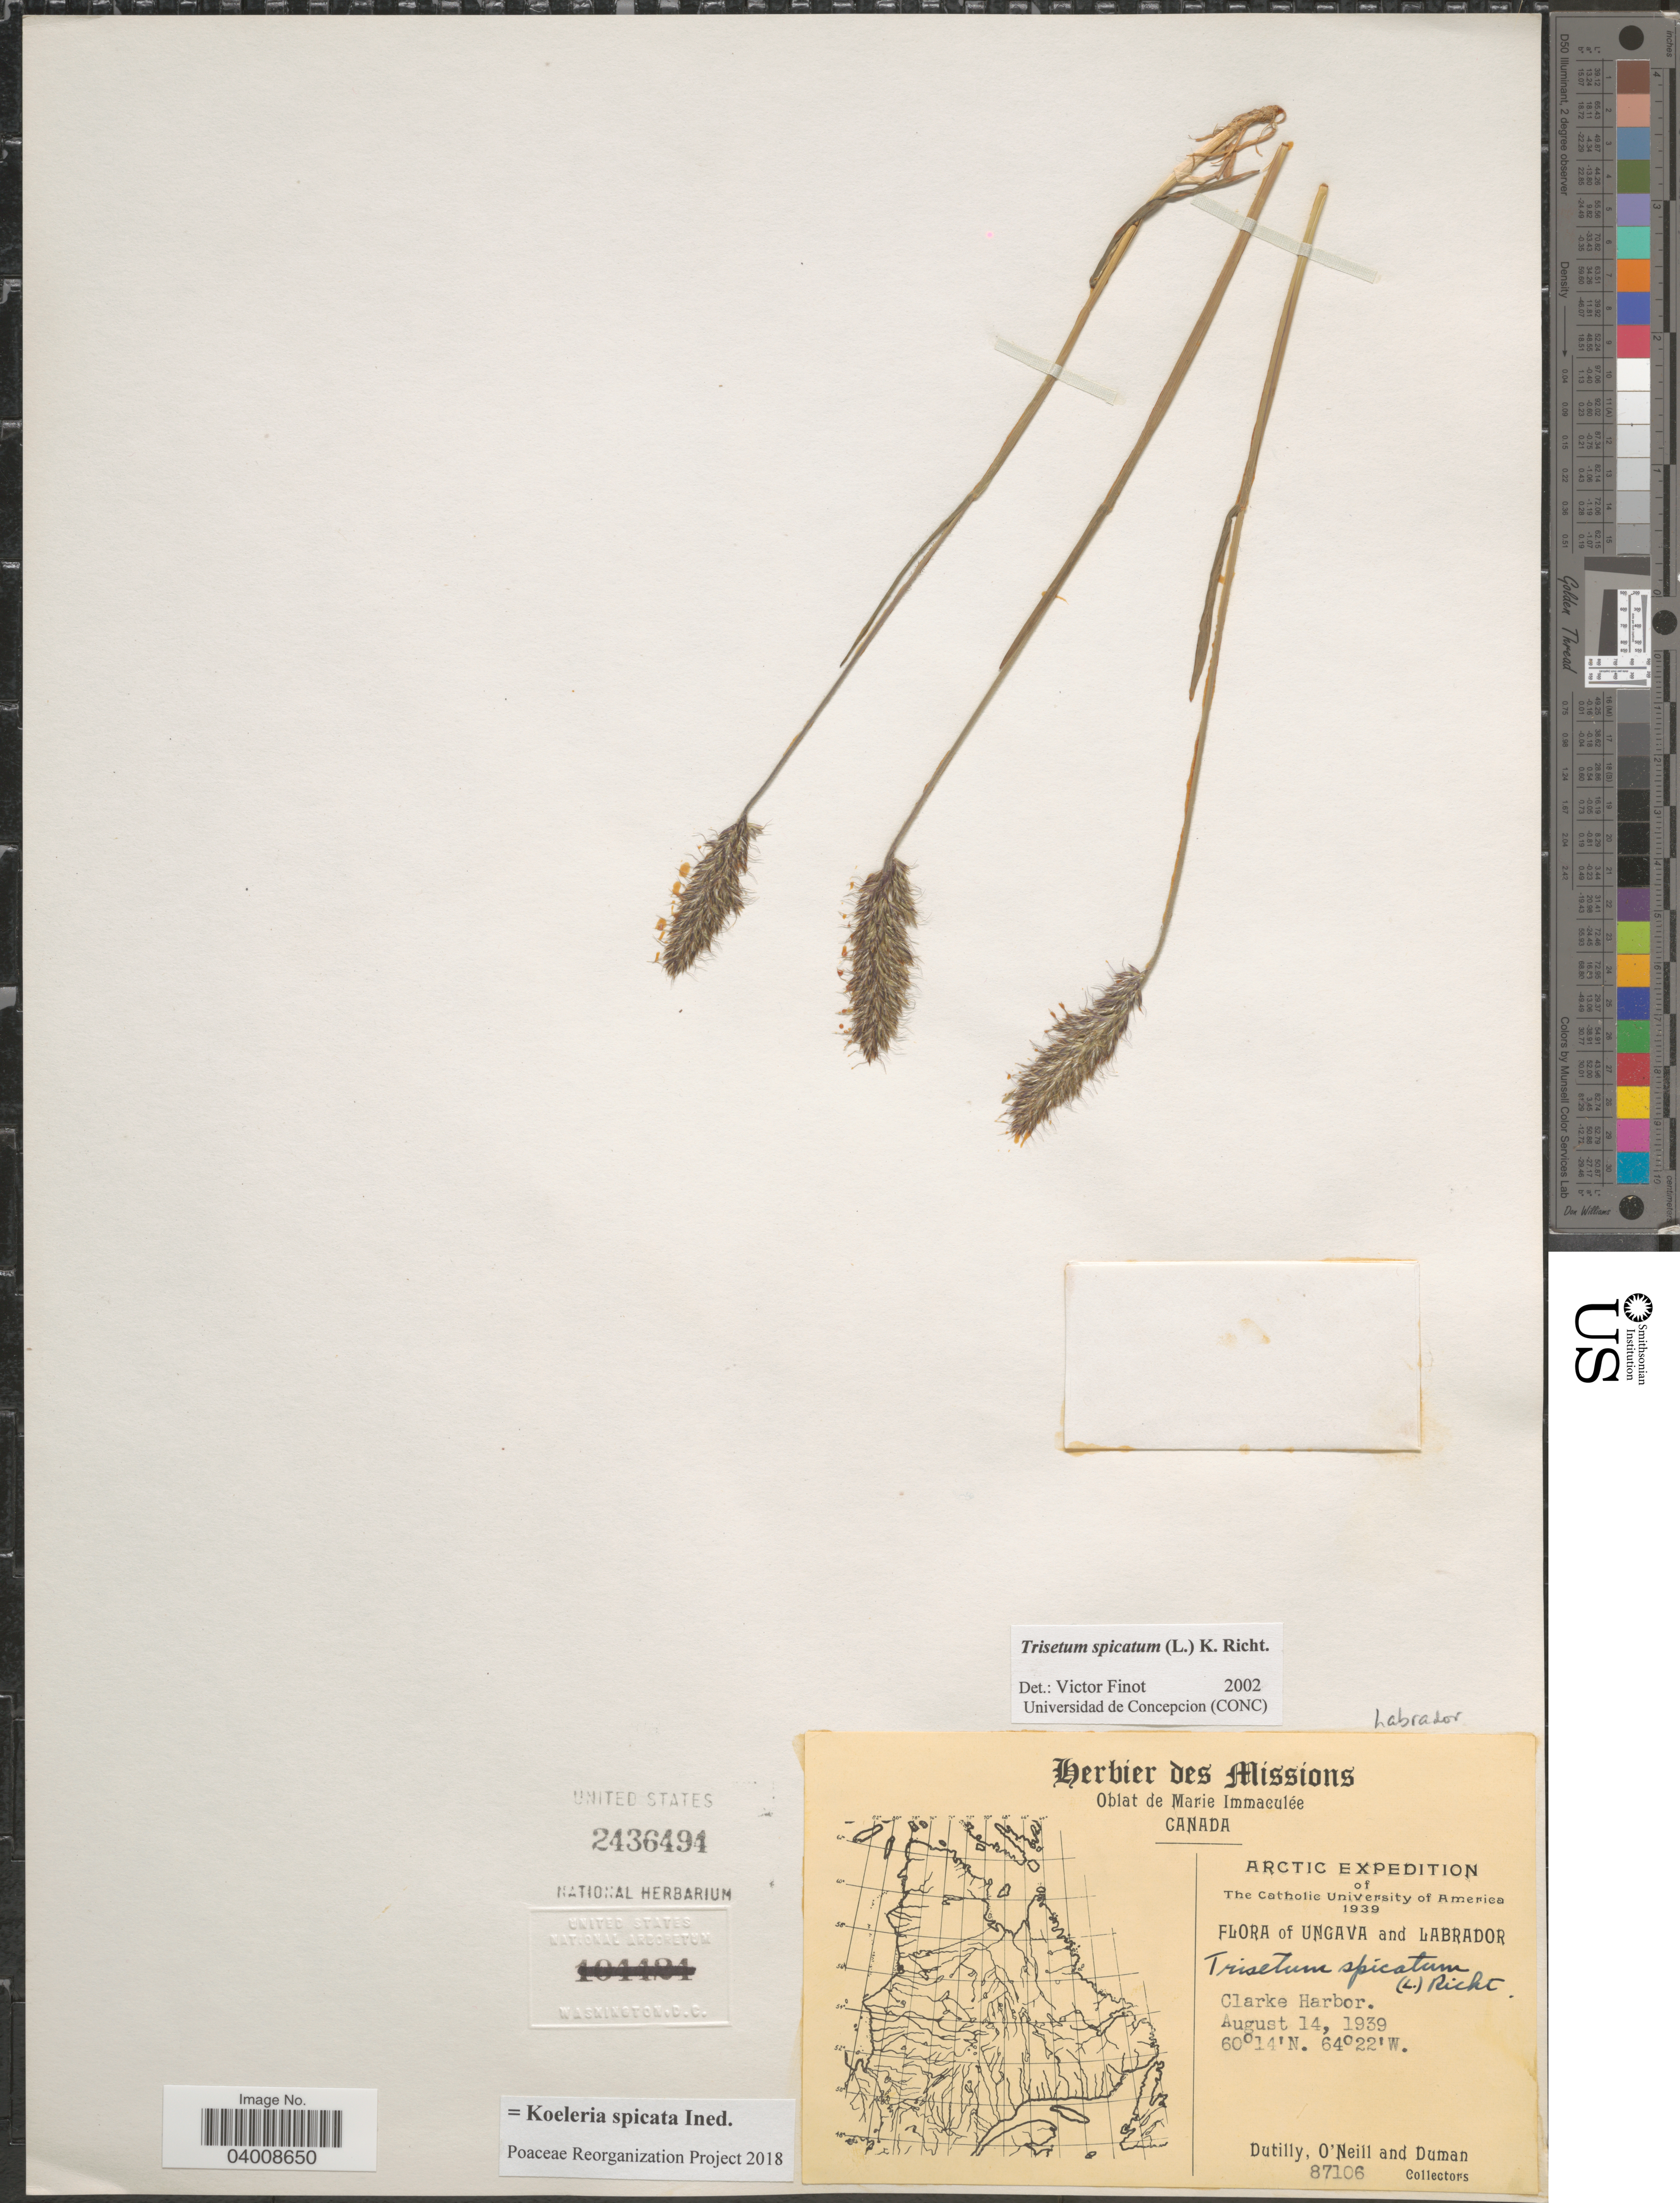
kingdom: Plantae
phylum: Tracheophyta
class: Liliopsida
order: Poales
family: Poaceae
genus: Koeleria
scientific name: Koeleria spicata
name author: (L.) Barberá et al.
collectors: -. Dutilly, -. O'Neill & -. Duman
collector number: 87106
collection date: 1939-08-14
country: Canada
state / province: Newfoundland and Labrador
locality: Ungava and Labrador. Clarke Harbor.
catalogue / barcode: US 2436494